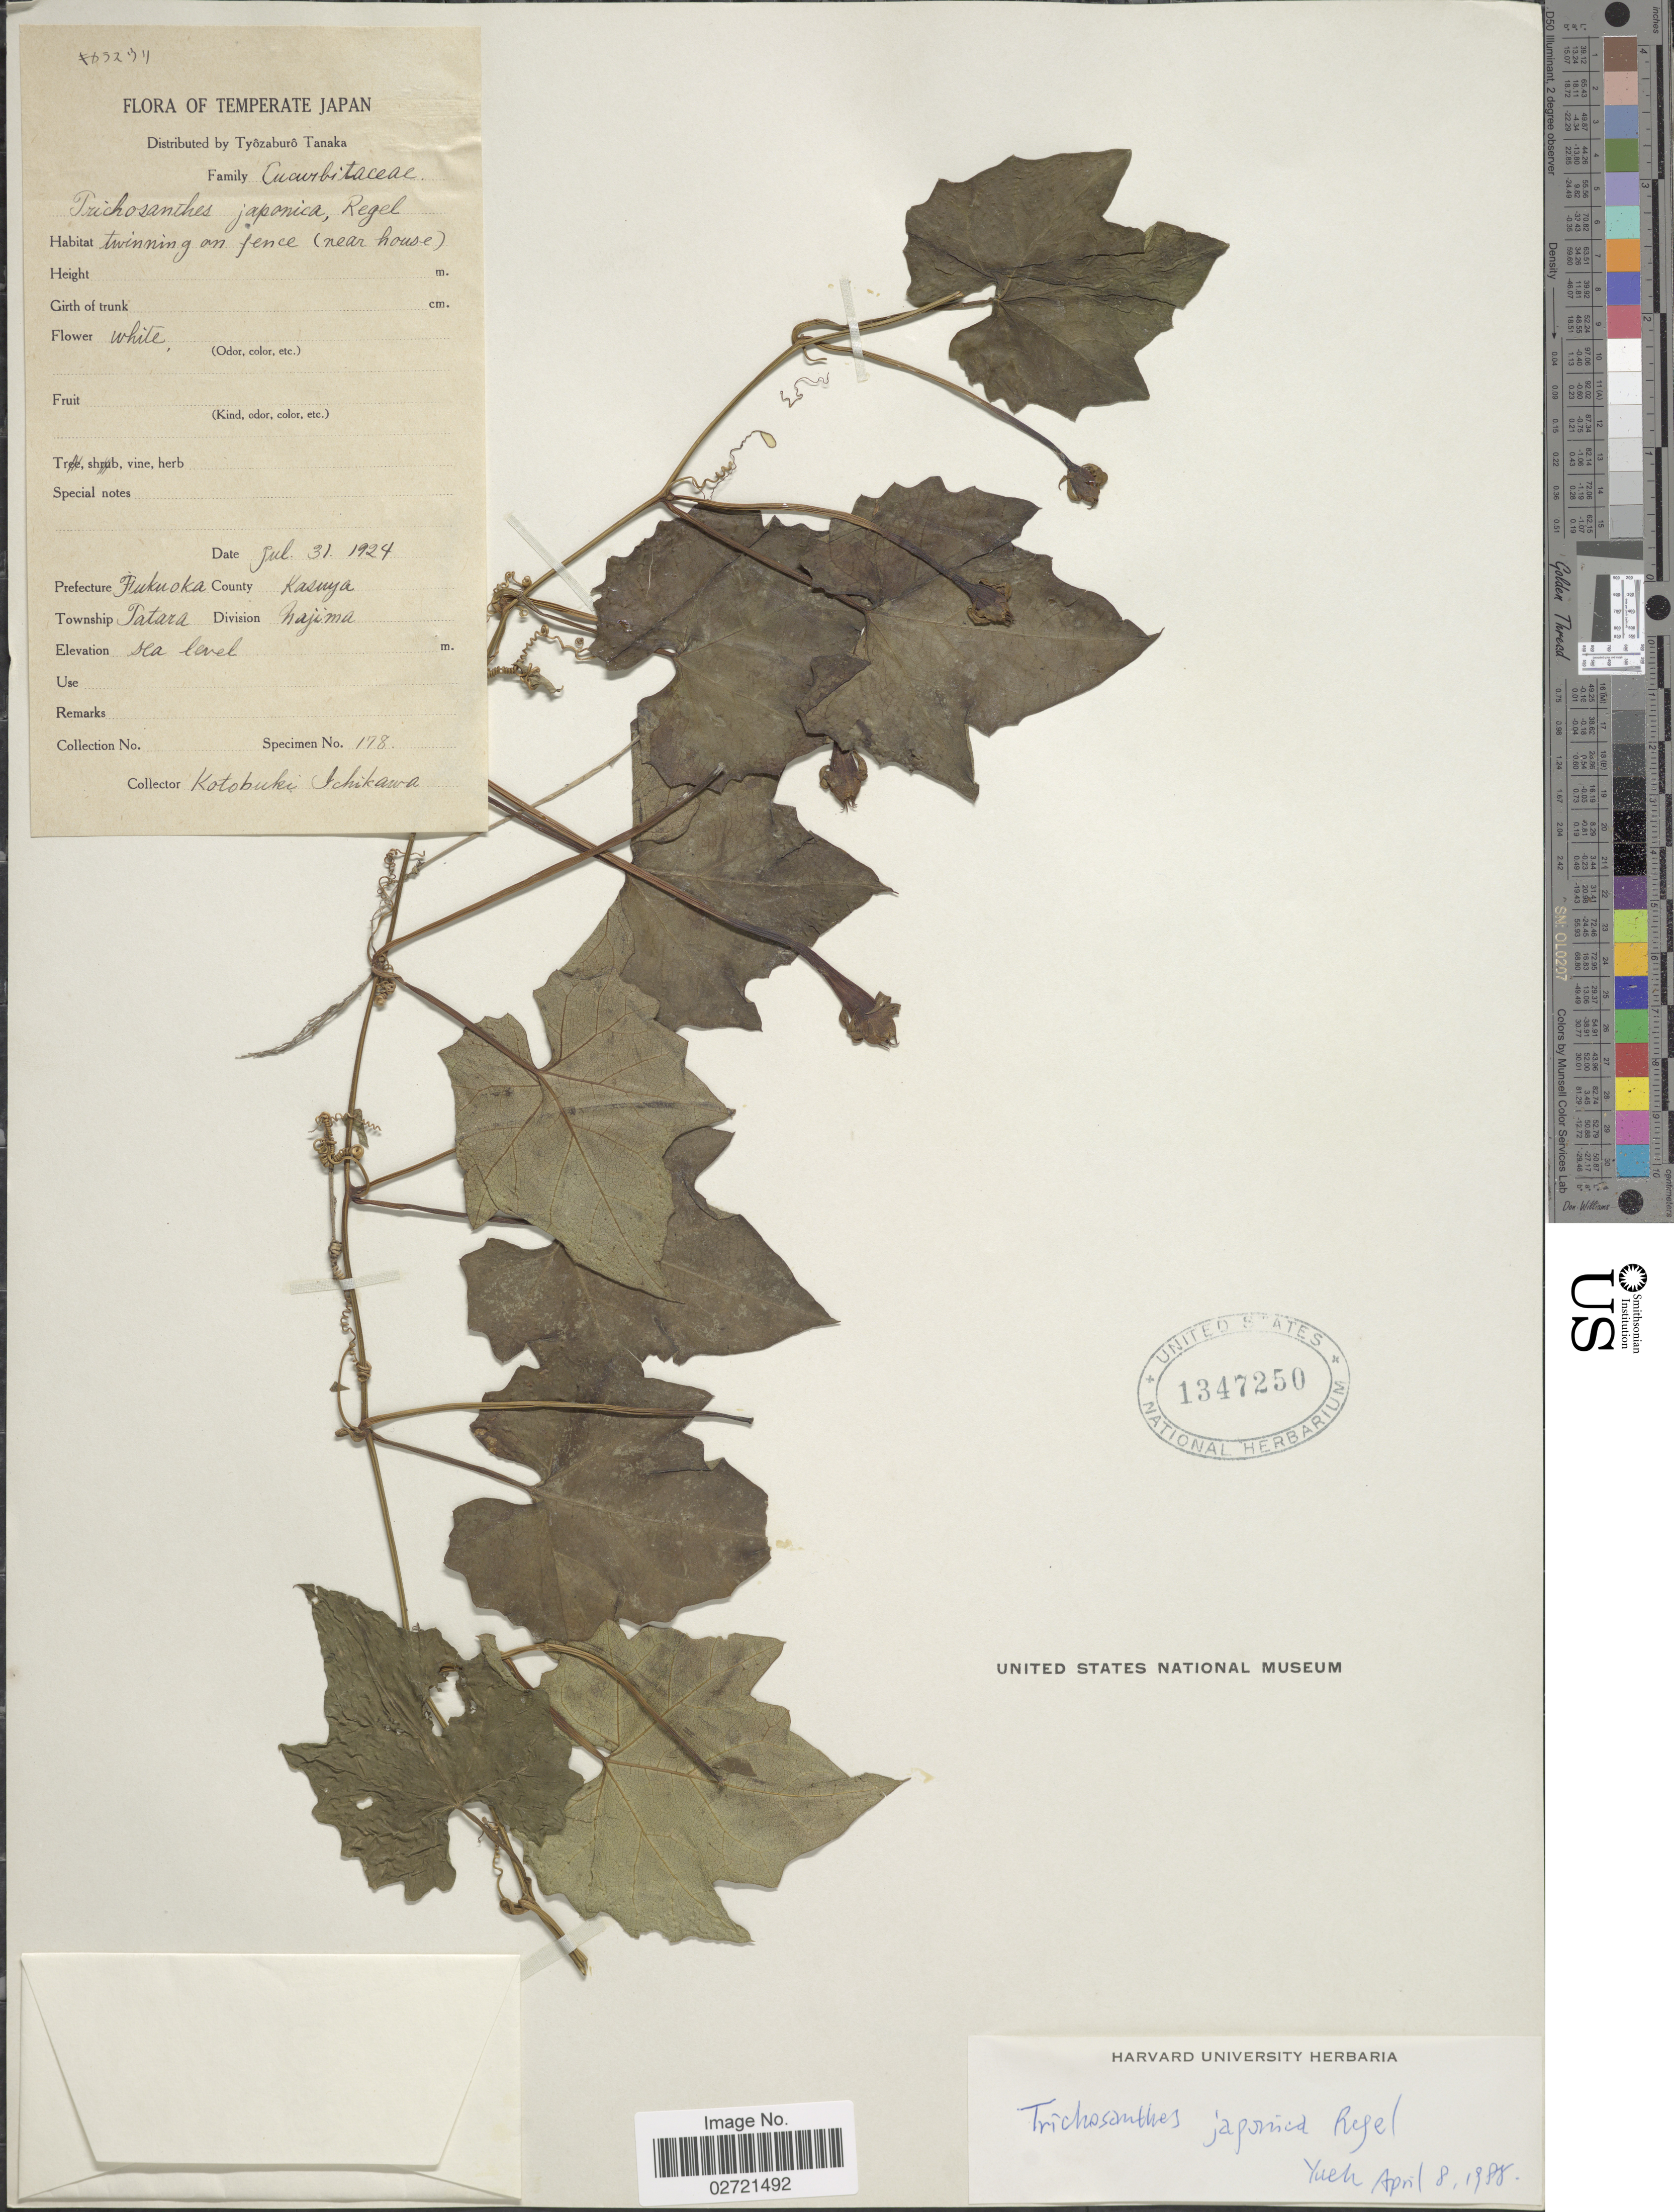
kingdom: Plantae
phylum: Tracheophyta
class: Magnoliopsida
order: Cucurbitales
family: Cucurbitaceae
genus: Trichosanthes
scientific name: Trichosanthes japonica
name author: Regel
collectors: K. Schikawa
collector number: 178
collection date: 1924-07-31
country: Japan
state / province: Hukuoka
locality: Temperate Japan, twinning on fence (near house), Fukuoka, County Kasuya, Tatara, Najima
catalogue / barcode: US 1347250